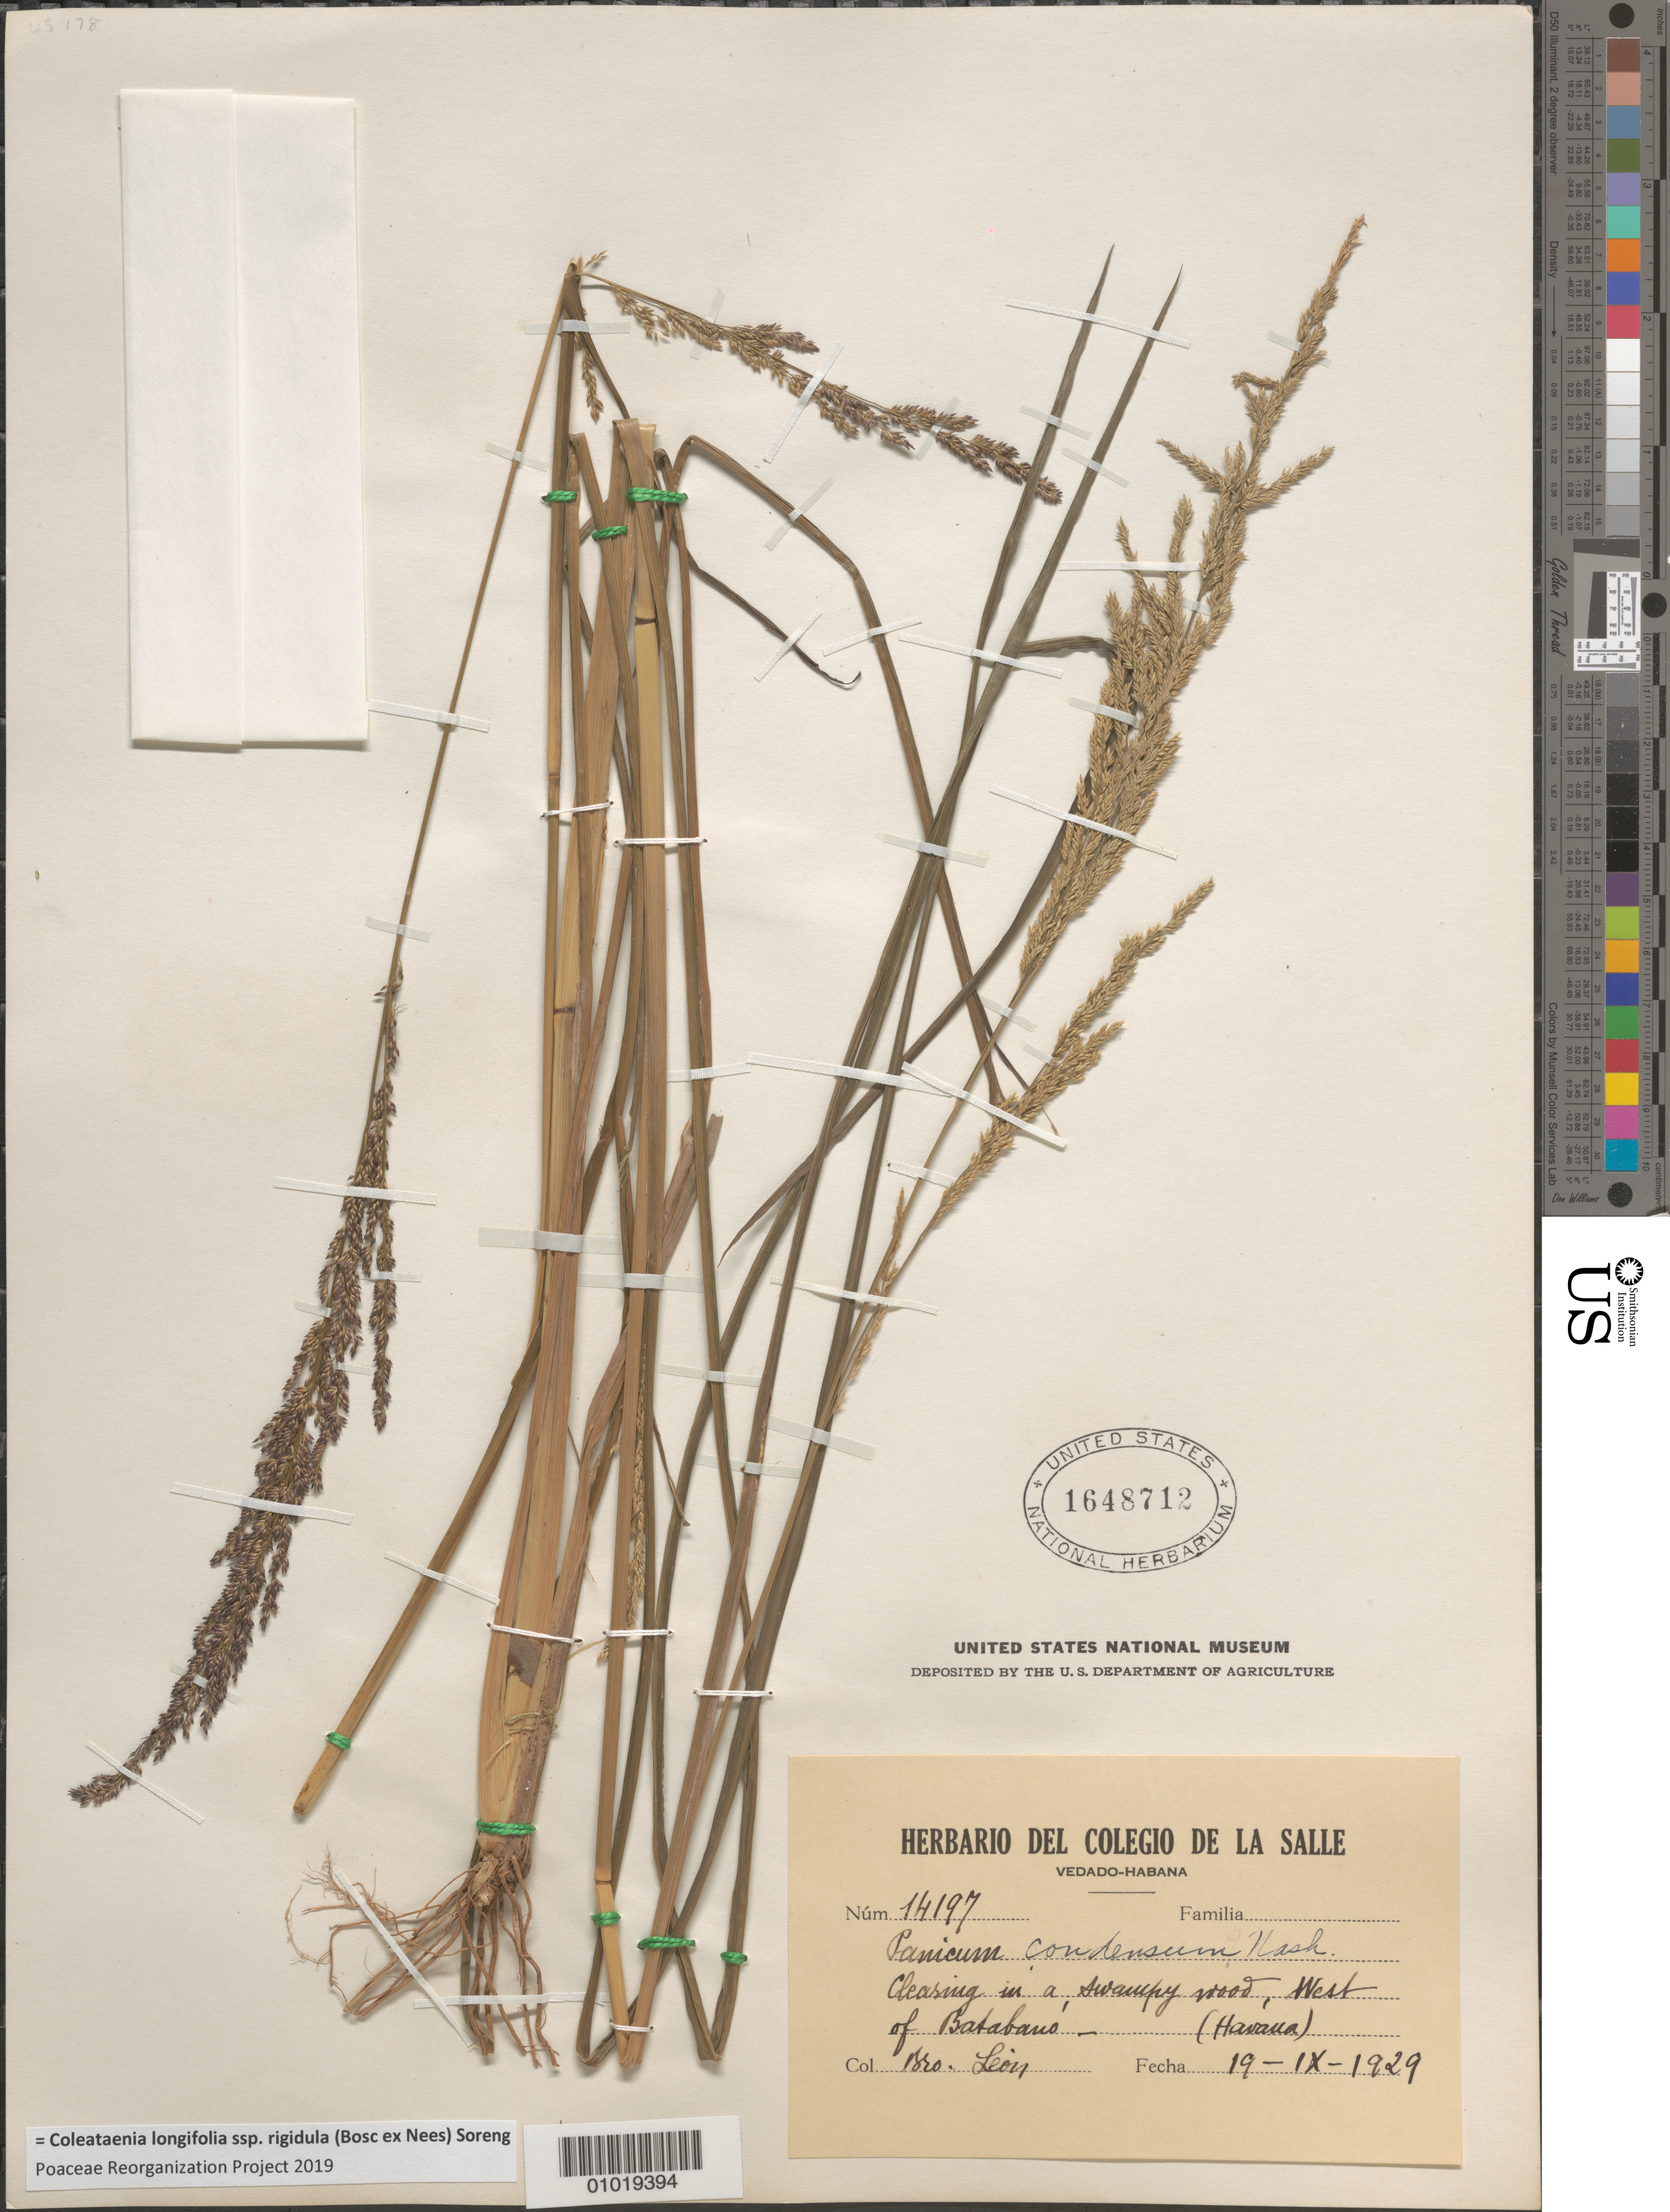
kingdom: Plantae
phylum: Tracheophyta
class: Liliopsida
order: Poales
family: Poaceae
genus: Panicum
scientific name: Panicum condensum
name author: Nash ex Small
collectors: Bro. León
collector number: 14197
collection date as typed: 19 Sep 1929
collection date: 1929-09-19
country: Cuba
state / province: La Habana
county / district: Batabanó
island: Cuba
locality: W of Batabano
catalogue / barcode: US 1648712